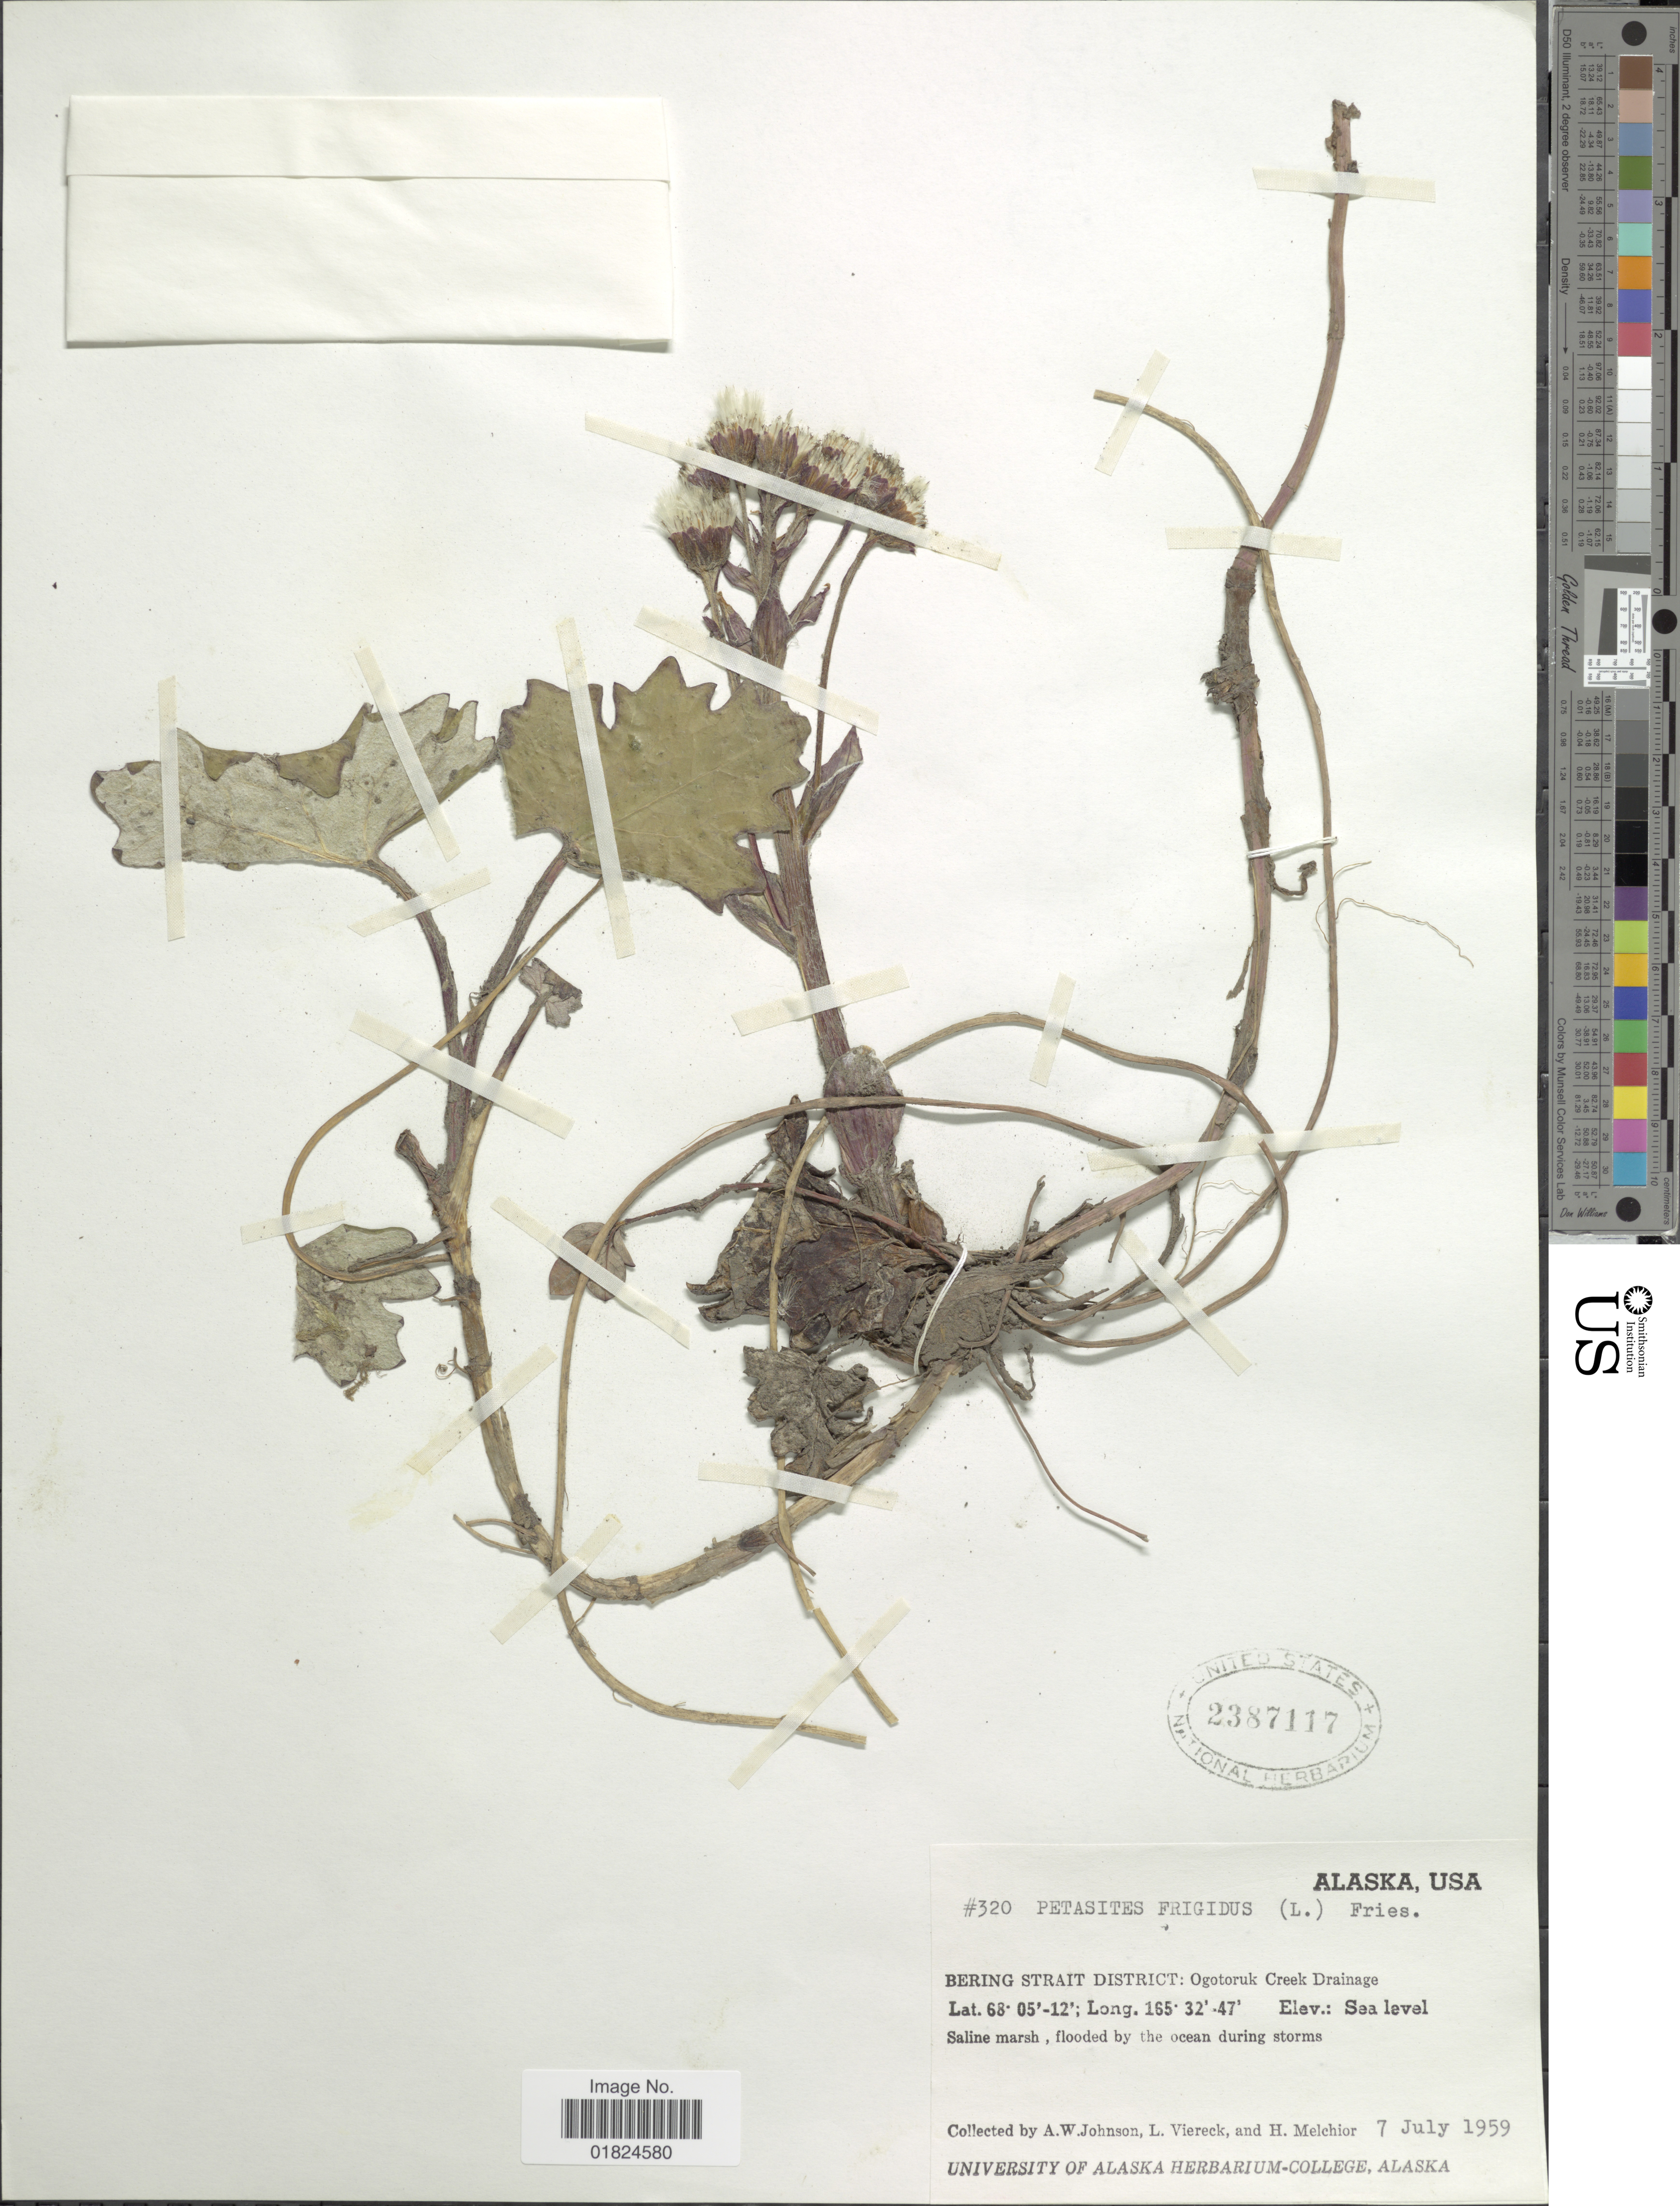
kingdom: Plantae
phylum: Tracheophyta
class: Magnoliopsida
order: Asterales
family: Asteraceae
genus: Petasites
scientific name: Petasites frigidus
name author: (L.) Fr.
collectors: A. W. Johnson, L. Viereck & H. Melchior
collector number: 320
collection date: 1959-07-07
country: United States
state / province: Alaska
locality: Bering Strait District: Ogotoruk Creek Drainage.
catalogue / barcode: US 2387117